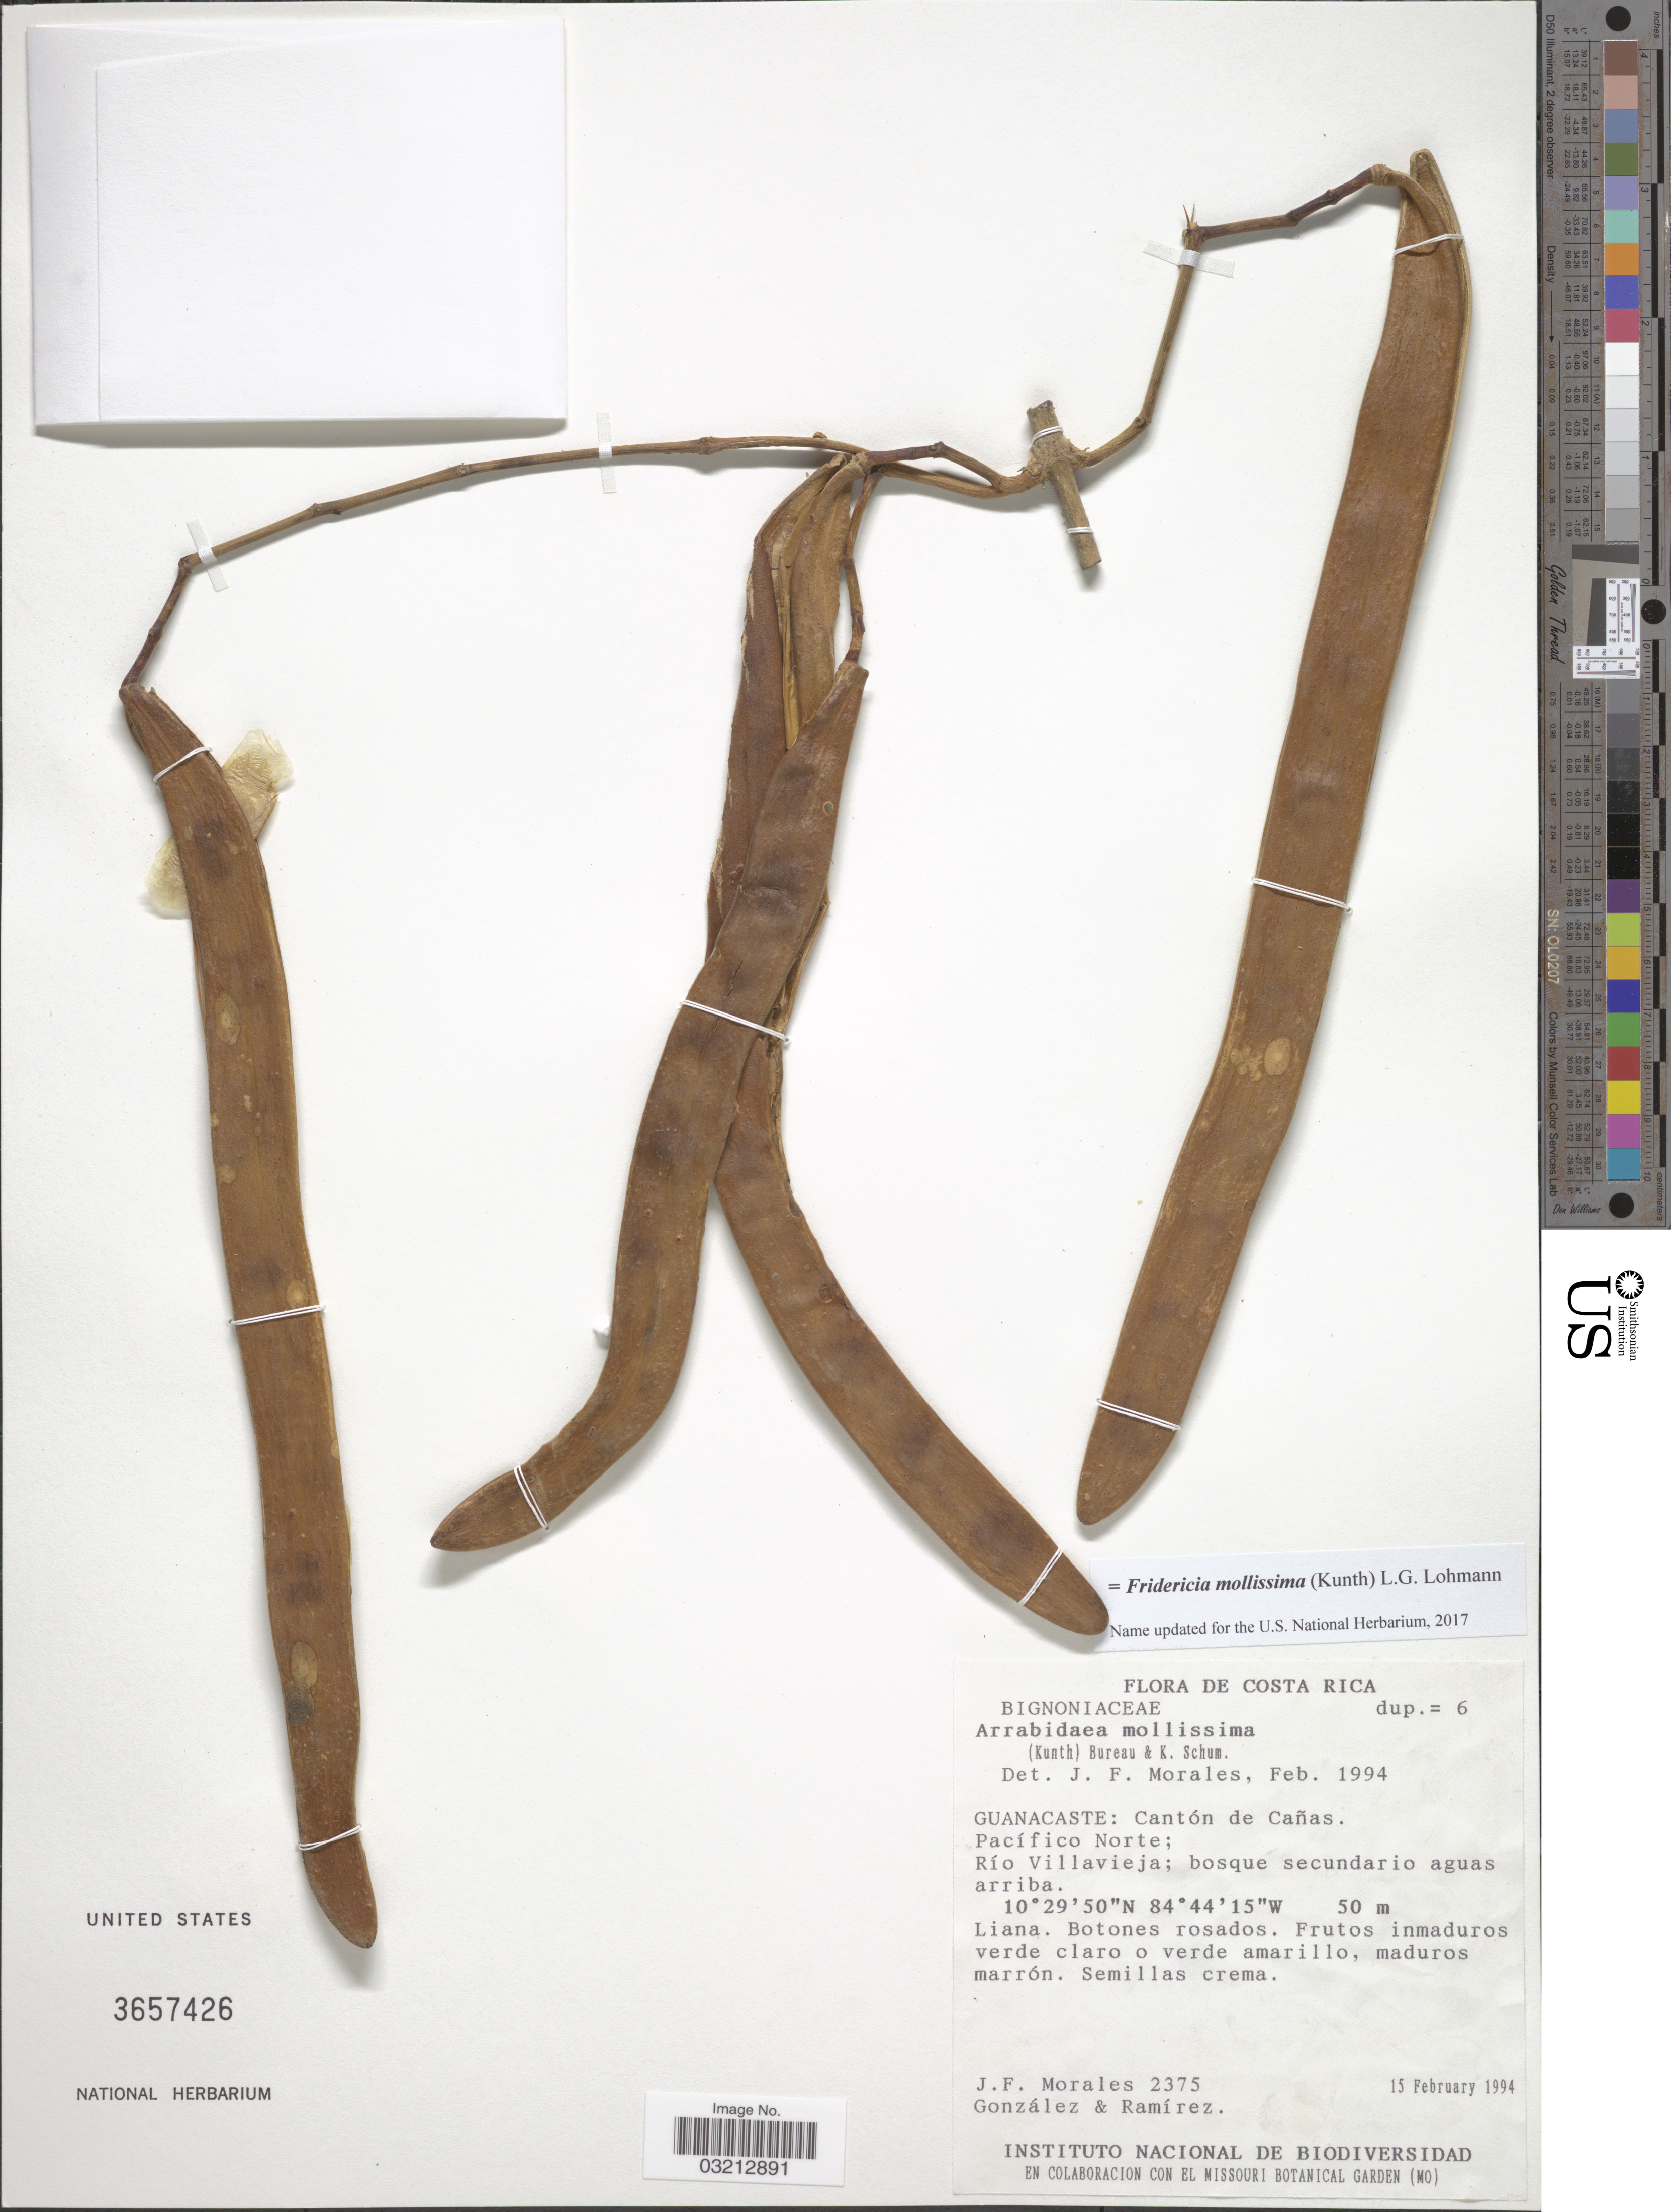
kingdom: Plantae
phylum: Tracheophyta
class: Magnoliopsida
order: Lamiales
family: Bignoniaceae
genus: Fridericia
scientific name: Fridericia mollissima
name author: (Kunth) L.G. Lohmann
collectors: J. Morales, -. González & A. Ramírez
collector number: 2375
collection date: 1994-02-15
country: Costa Rica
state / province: Guanacaste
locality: Cantón de Cañas. Pacífico Norte. Río Villavieja.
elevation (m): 50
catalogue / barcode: US 3657426